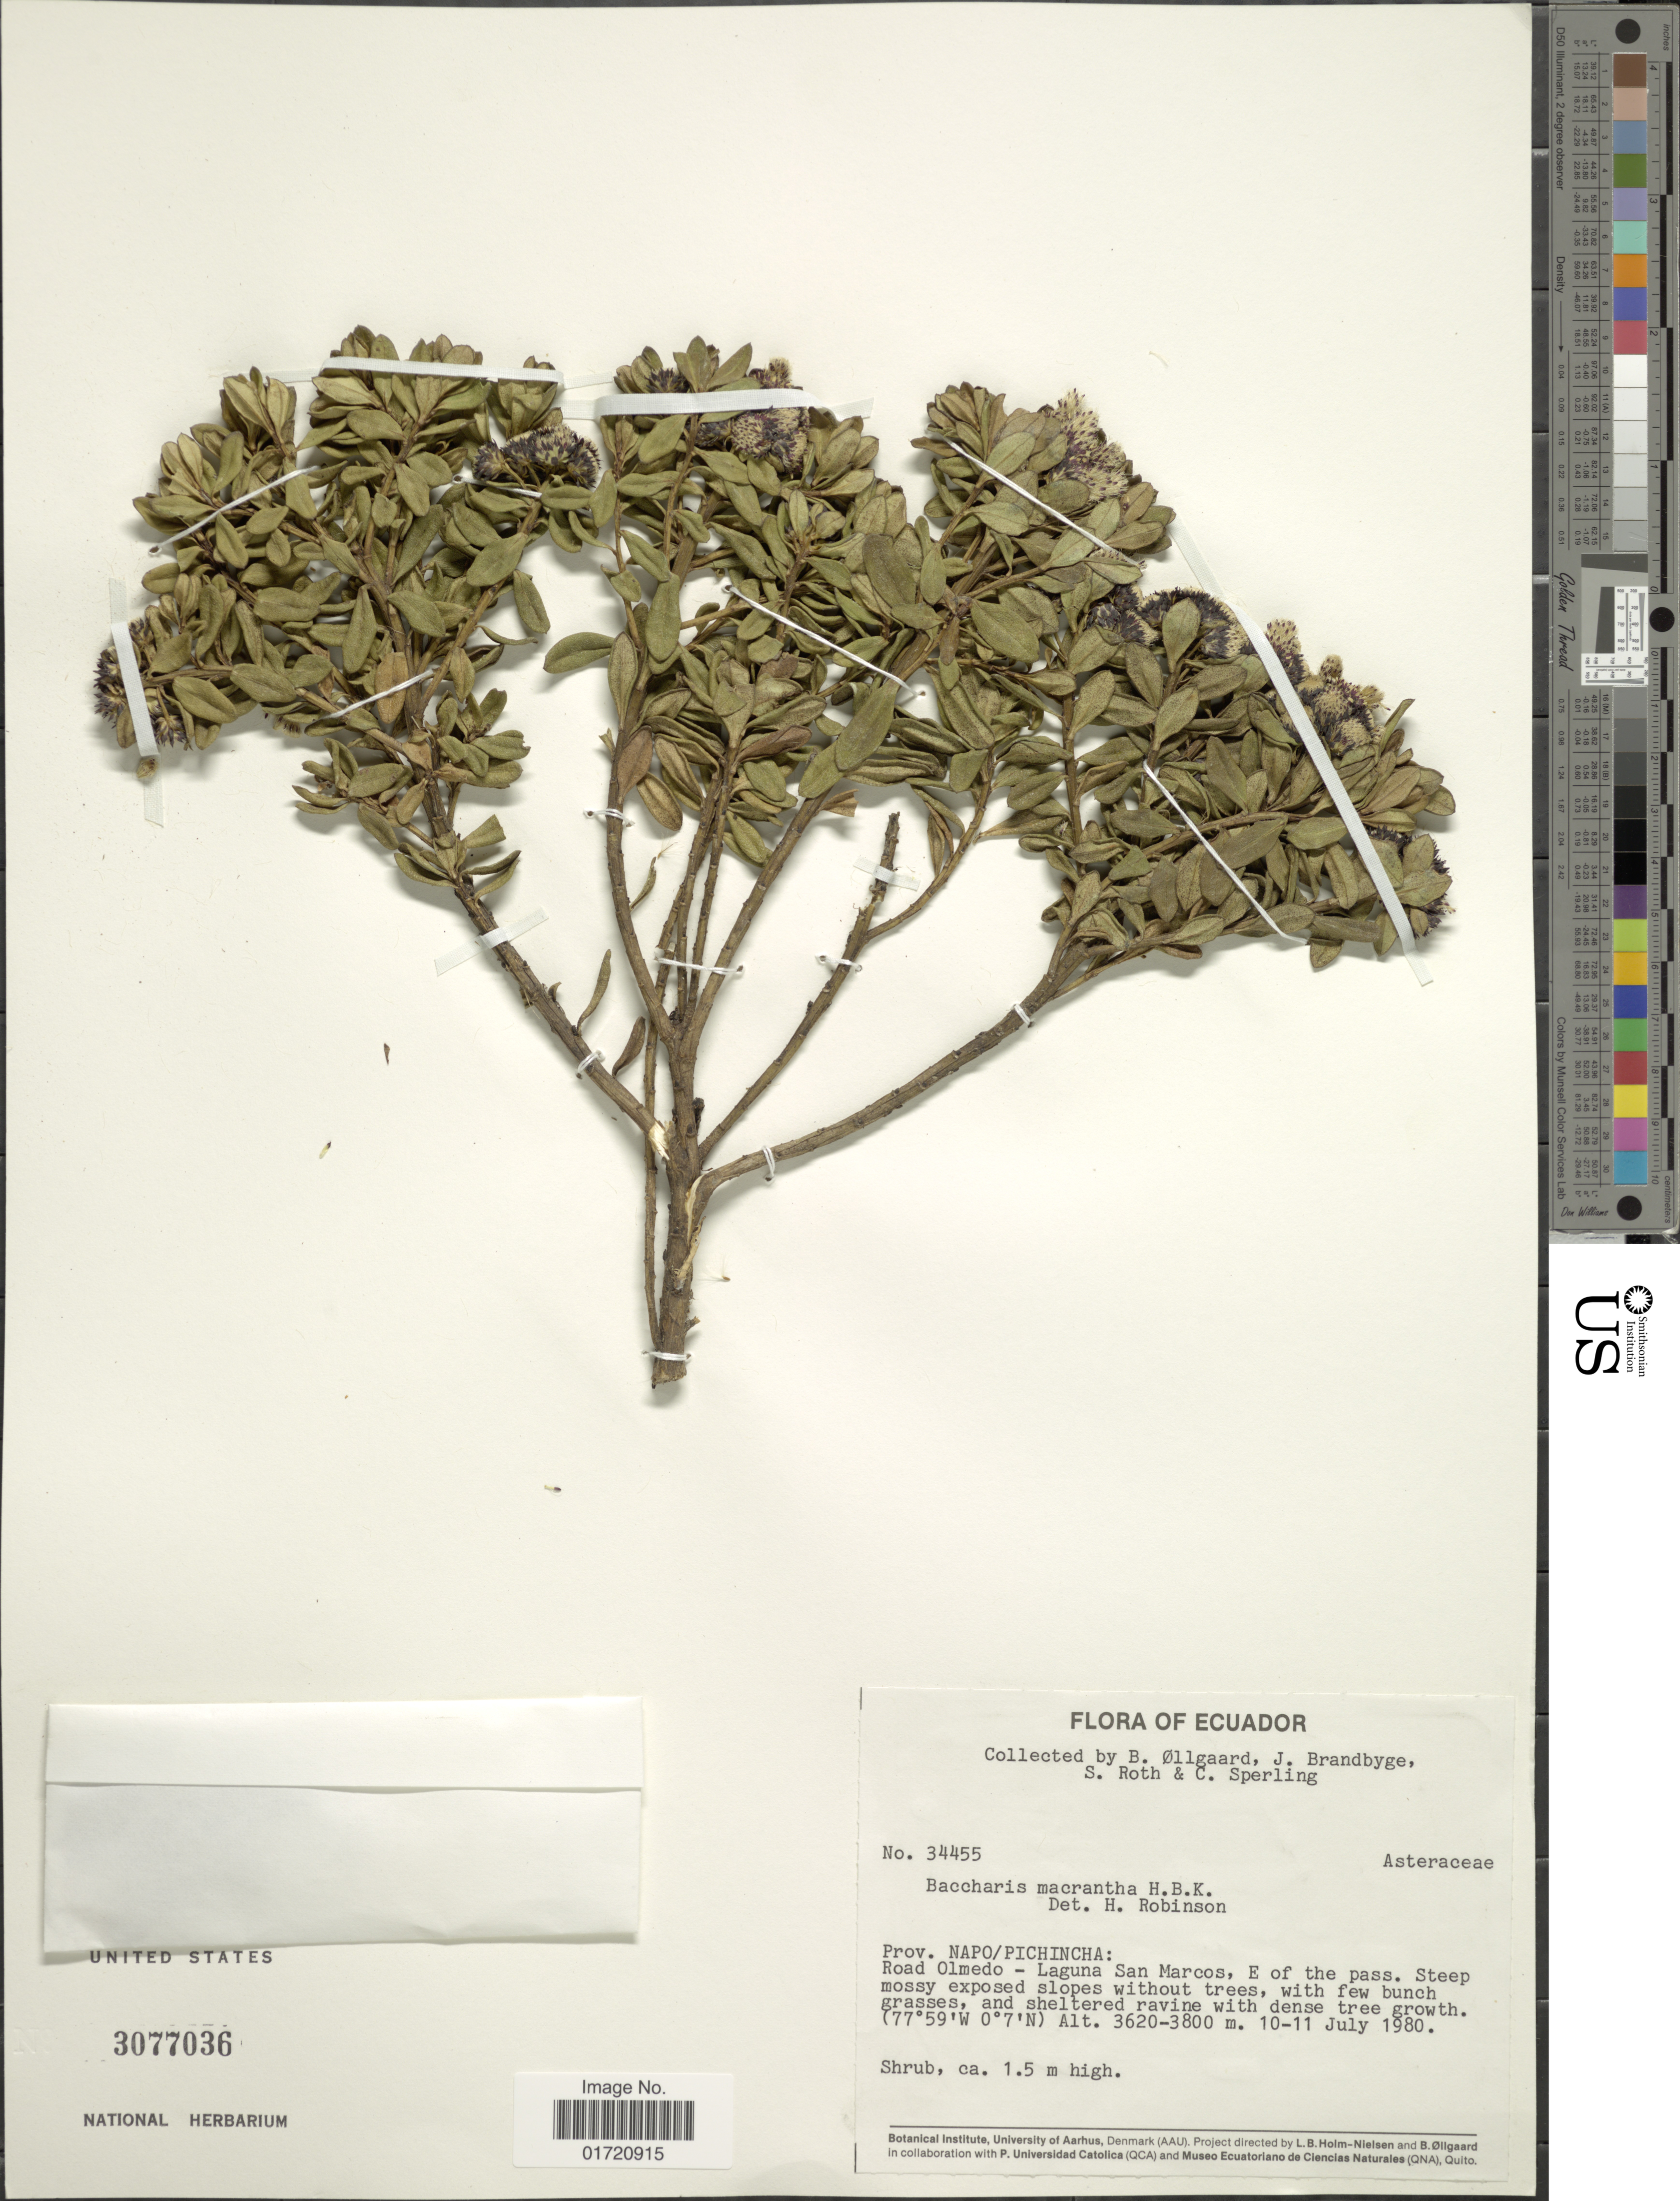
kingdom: Plantae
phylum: Tracheophyta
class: Magnoliopsida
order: Asterales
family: Asteraceae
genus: Baccharis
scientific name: Baccharis macrantha subsp. cundinamarcensis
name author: (Cuatrec.) Cuatrec.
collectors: B. Øllgaard, J. Brandbyge, S. Roth & C. Sperling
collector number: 34455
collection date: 1980-07-10/1980-07-11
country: Ecuador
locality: Prov. Napo/Pichincha, Road Olmedo-Laguna San Marcos, E of the pass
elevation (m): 3620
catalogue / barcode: US 3077036